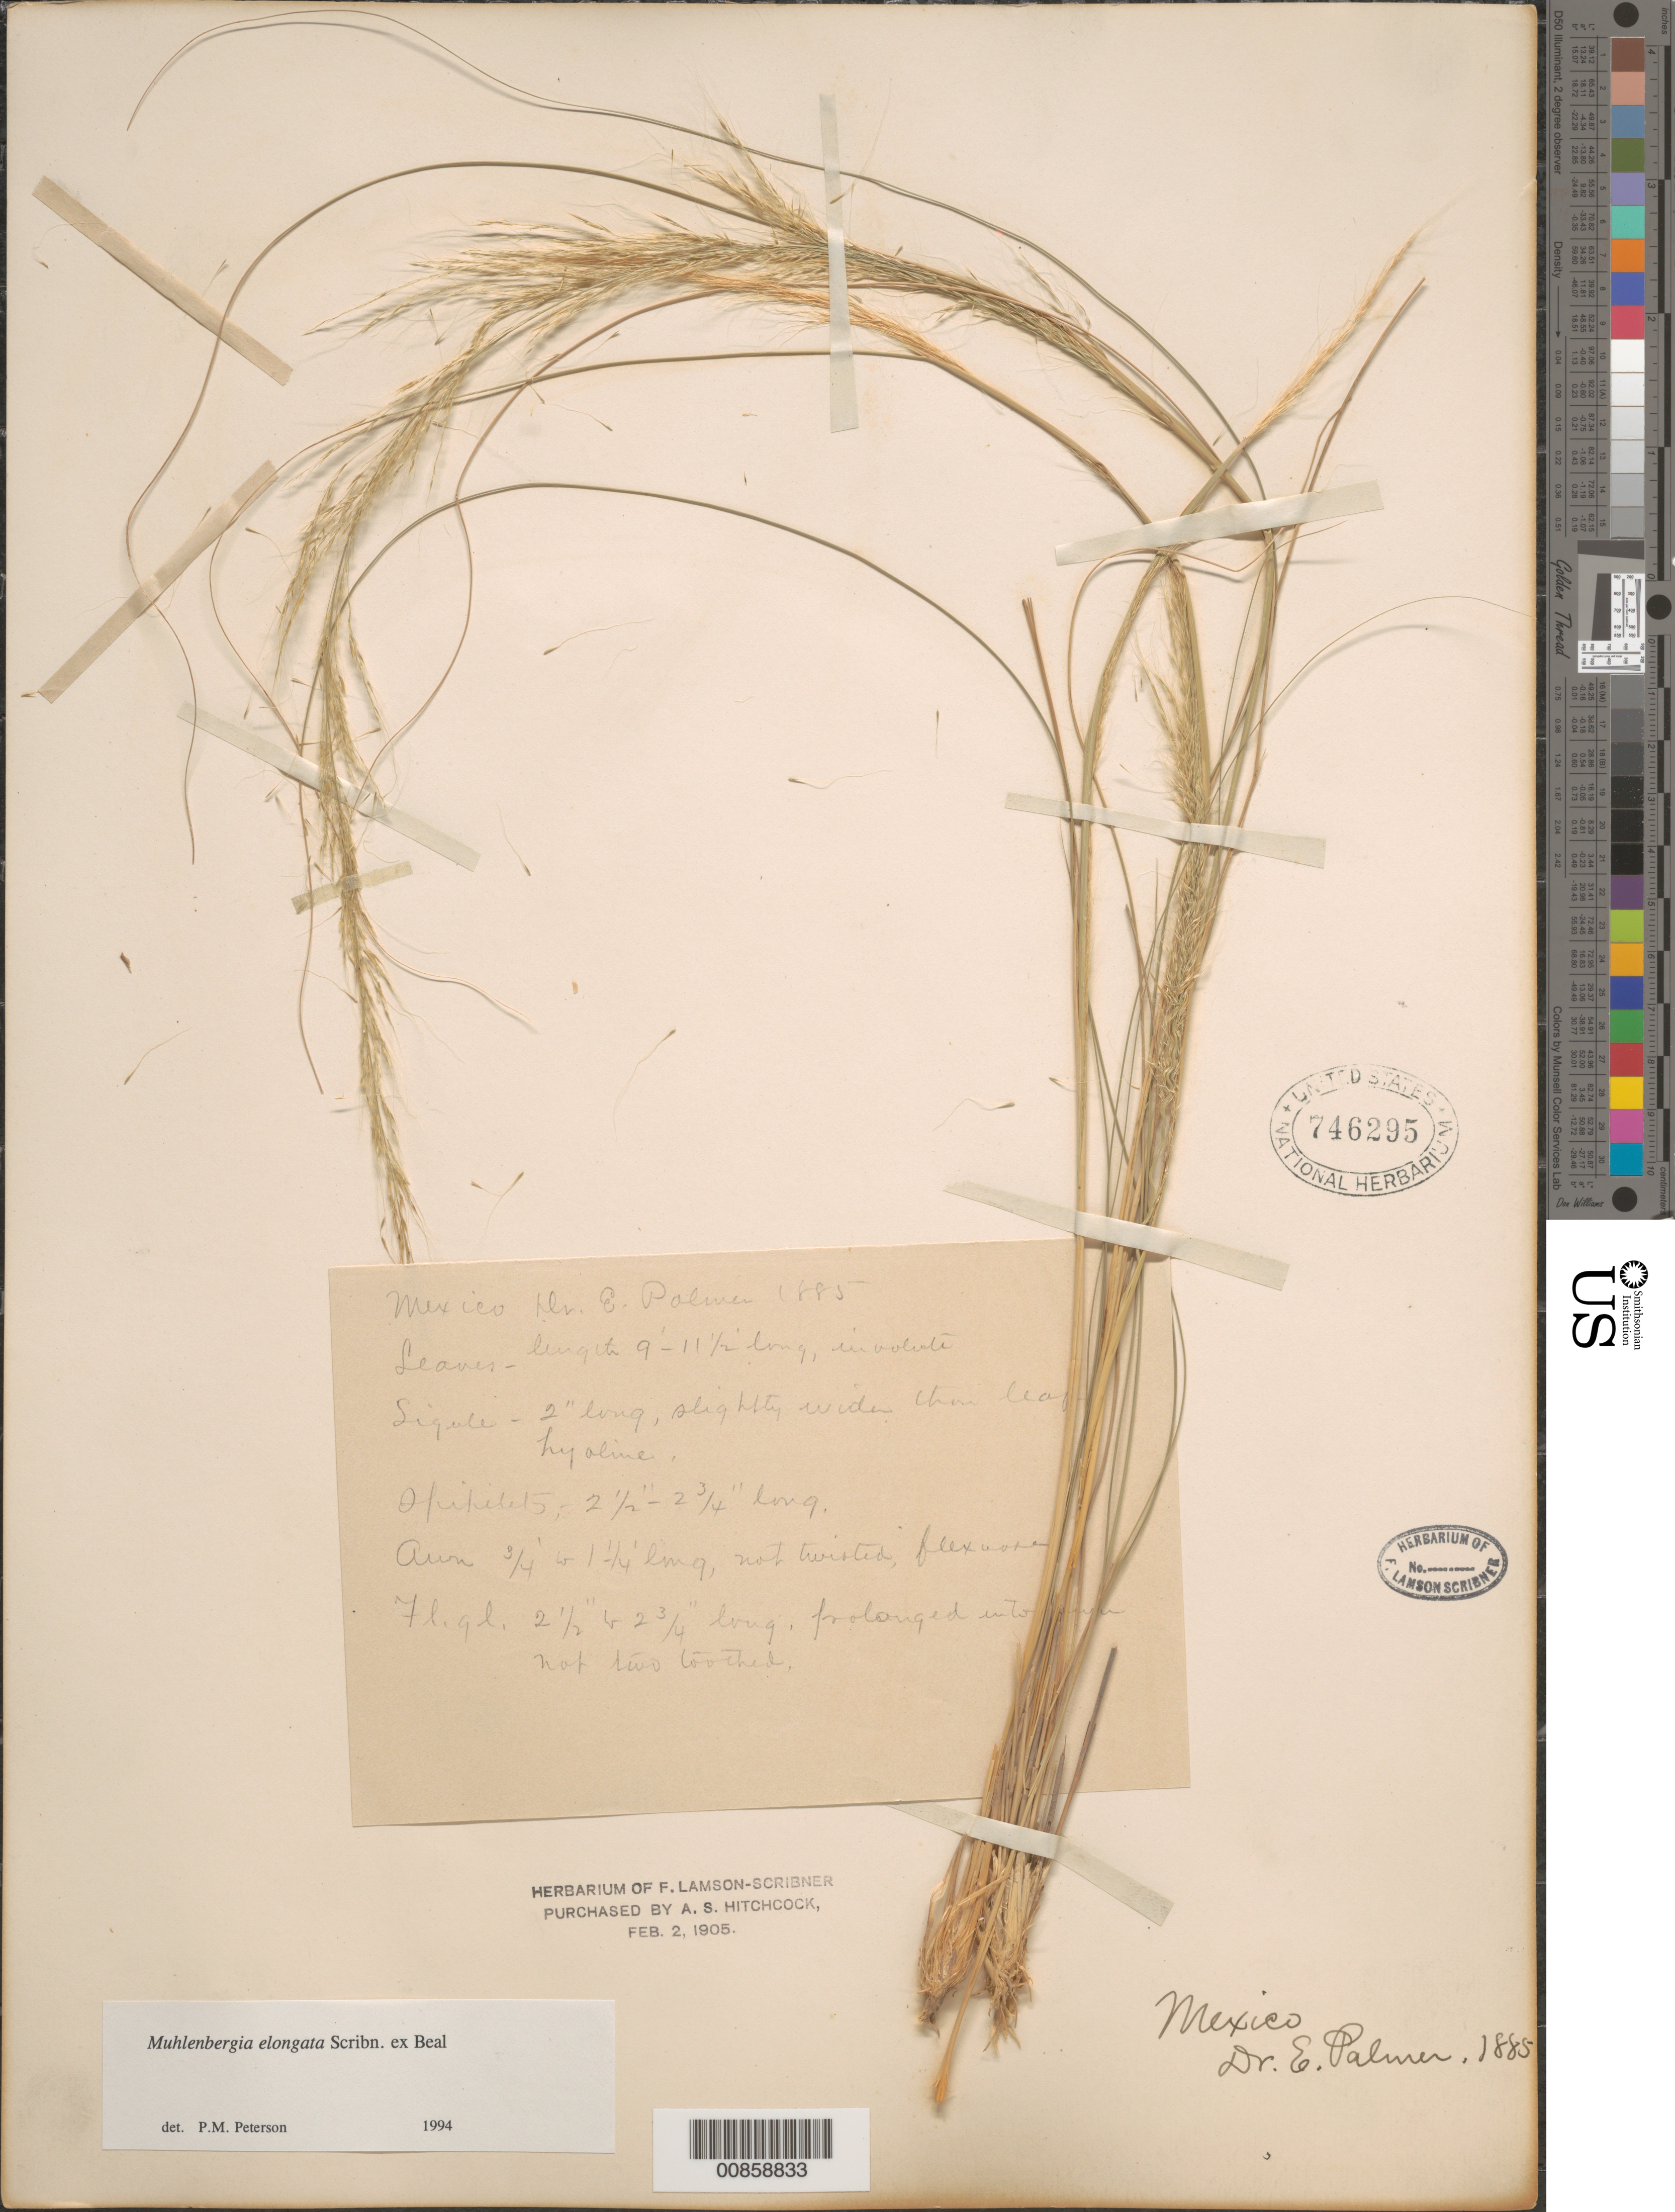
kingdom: Plantae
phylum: Tracheophyta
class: Liliopsida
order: Poales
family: Poaceae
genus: Muhlenbergia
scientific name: Muhlenbergia elongata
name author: Scribn. ex W.J. Beal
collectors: E. Palmer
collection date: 1885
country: Mexico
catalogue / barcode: US 746295